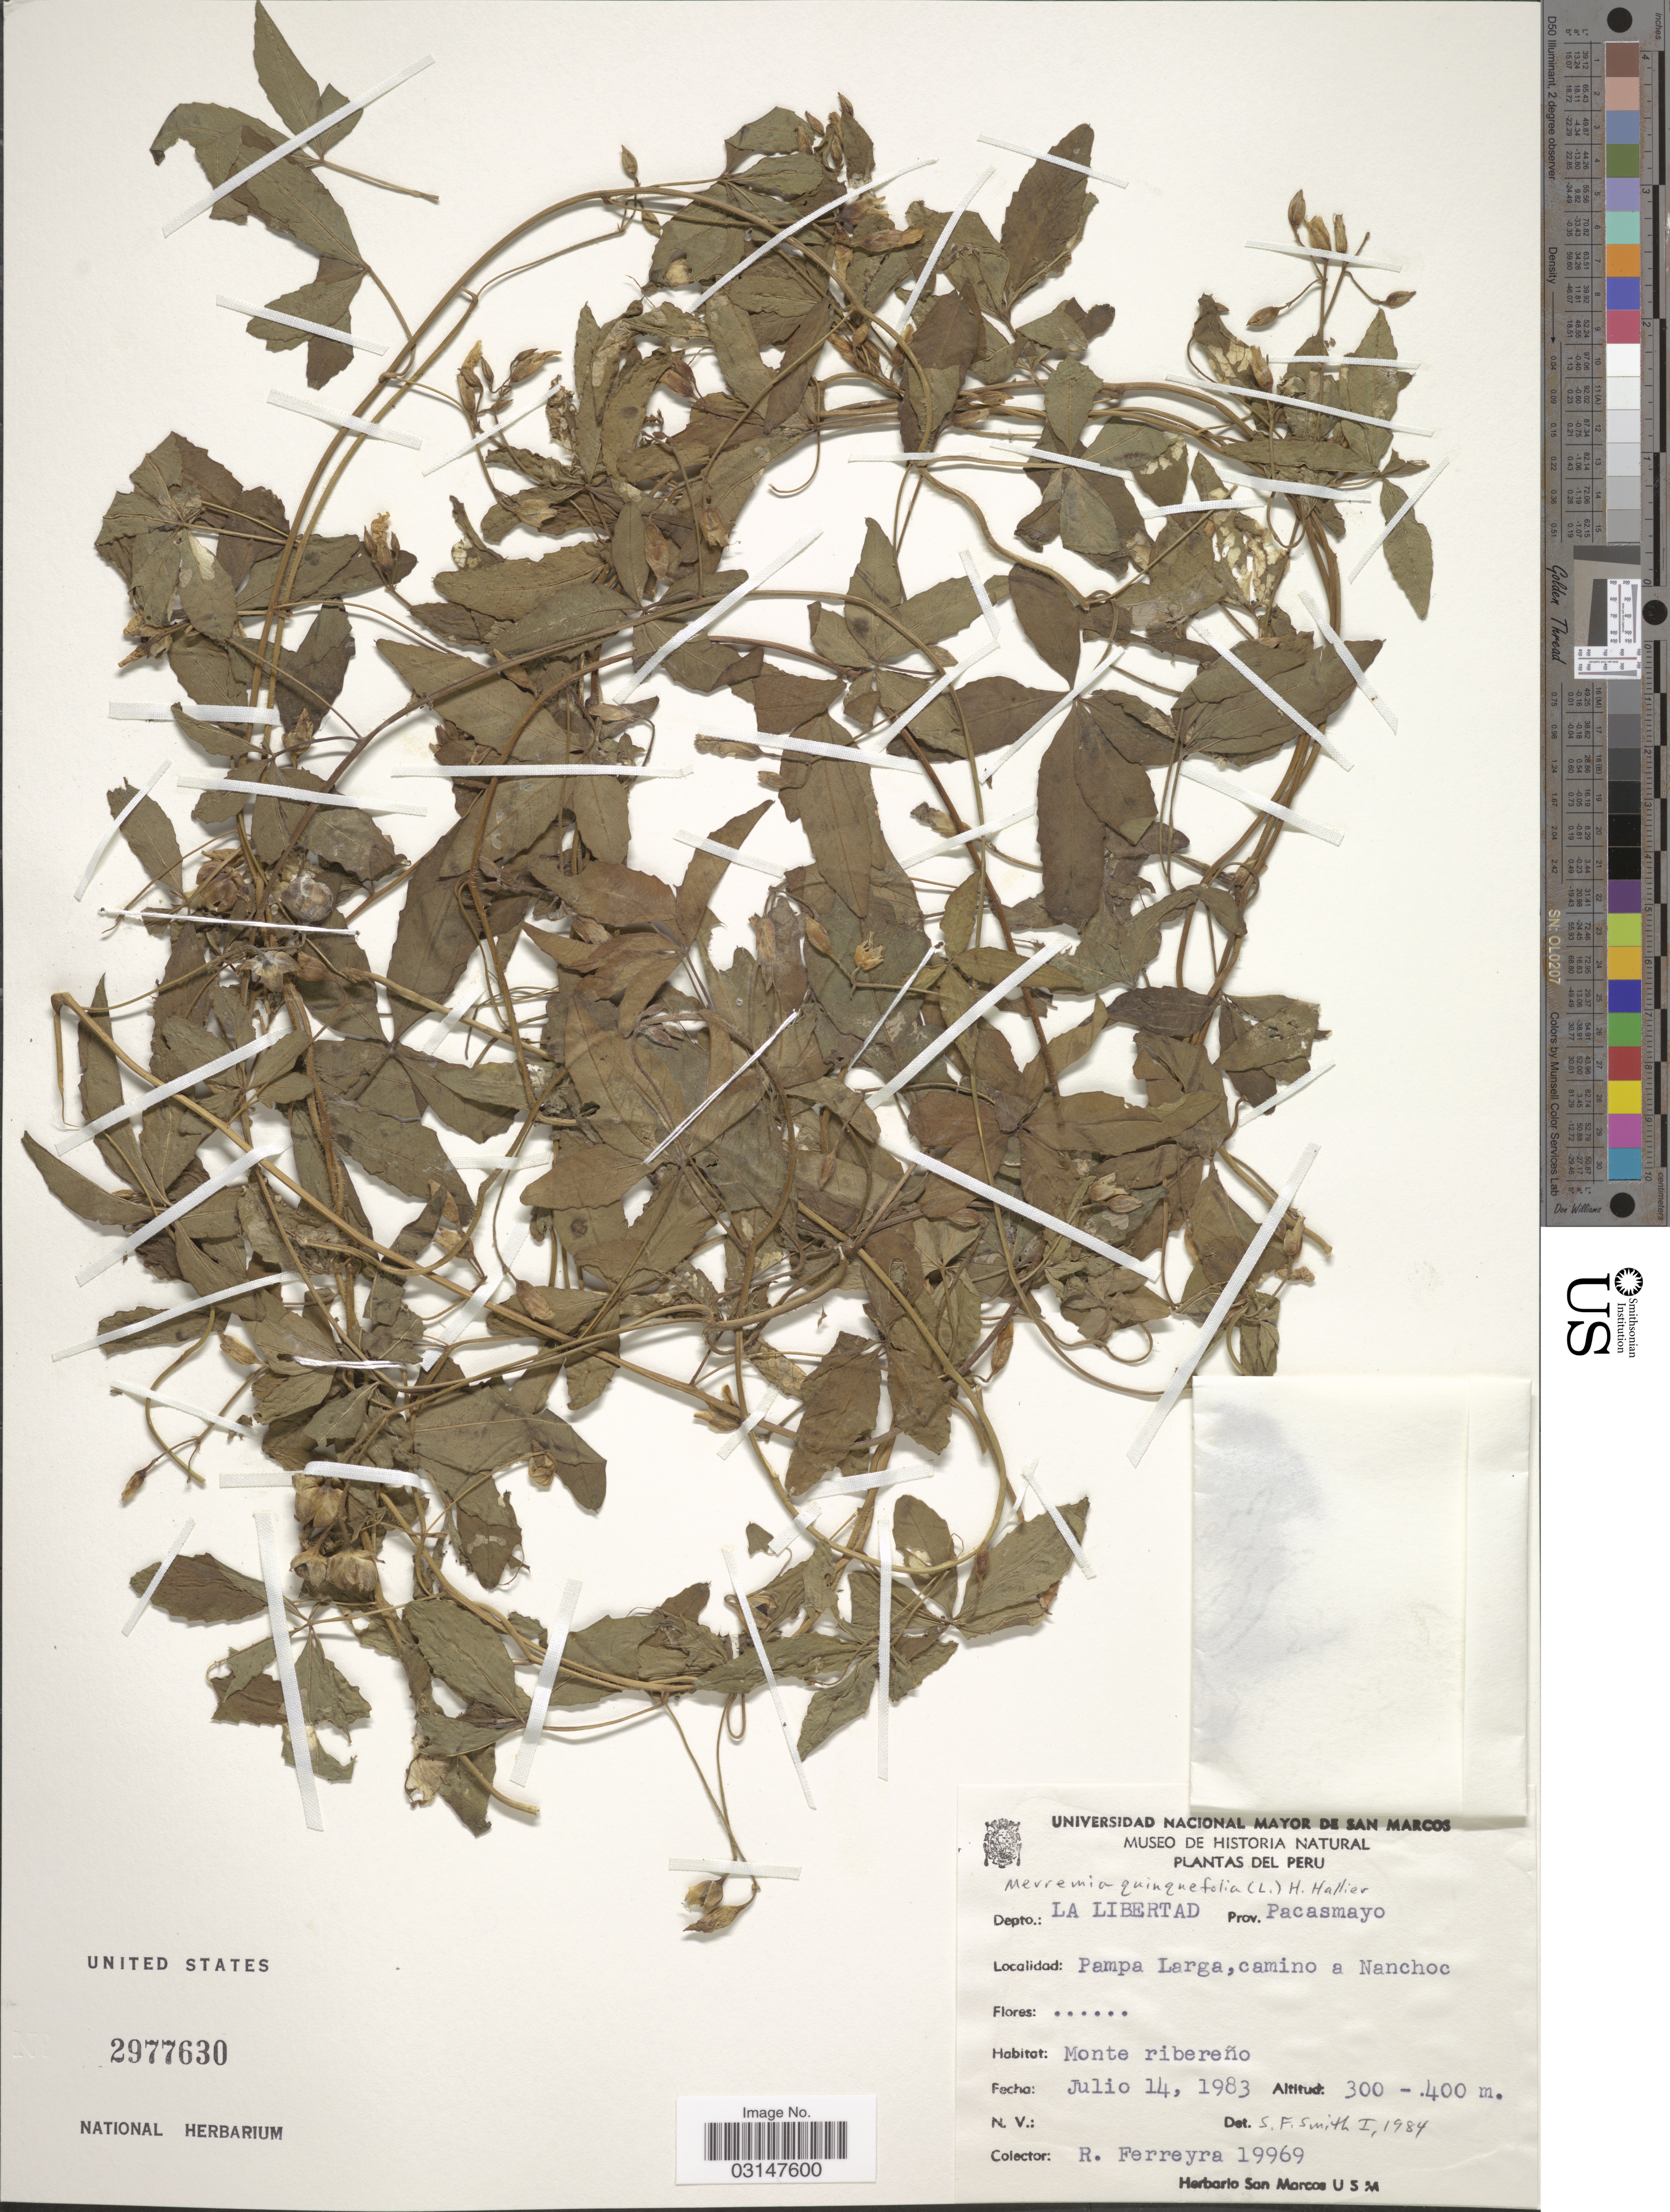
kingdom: Plantae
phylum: Tracheophyta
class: Magnoliopsida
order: Solanales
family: Convolvulaceae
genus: Distimake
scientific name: Distimake quinquefolius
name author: (L.) A. R. Simões & Staples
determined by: Strong, Mark T., (BOT), Smithsonian Institution - National Museum of Natural History (UNITED STATES)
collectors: R. A. Ferreyra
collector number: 19969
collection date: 1983-07-14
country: Peru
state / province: La Libertad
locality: Depto.: La Libertad, Prov. Pacasmayo, Pampa Larga, camino a Nanchoc.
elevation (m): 300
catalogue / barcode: US 2977630